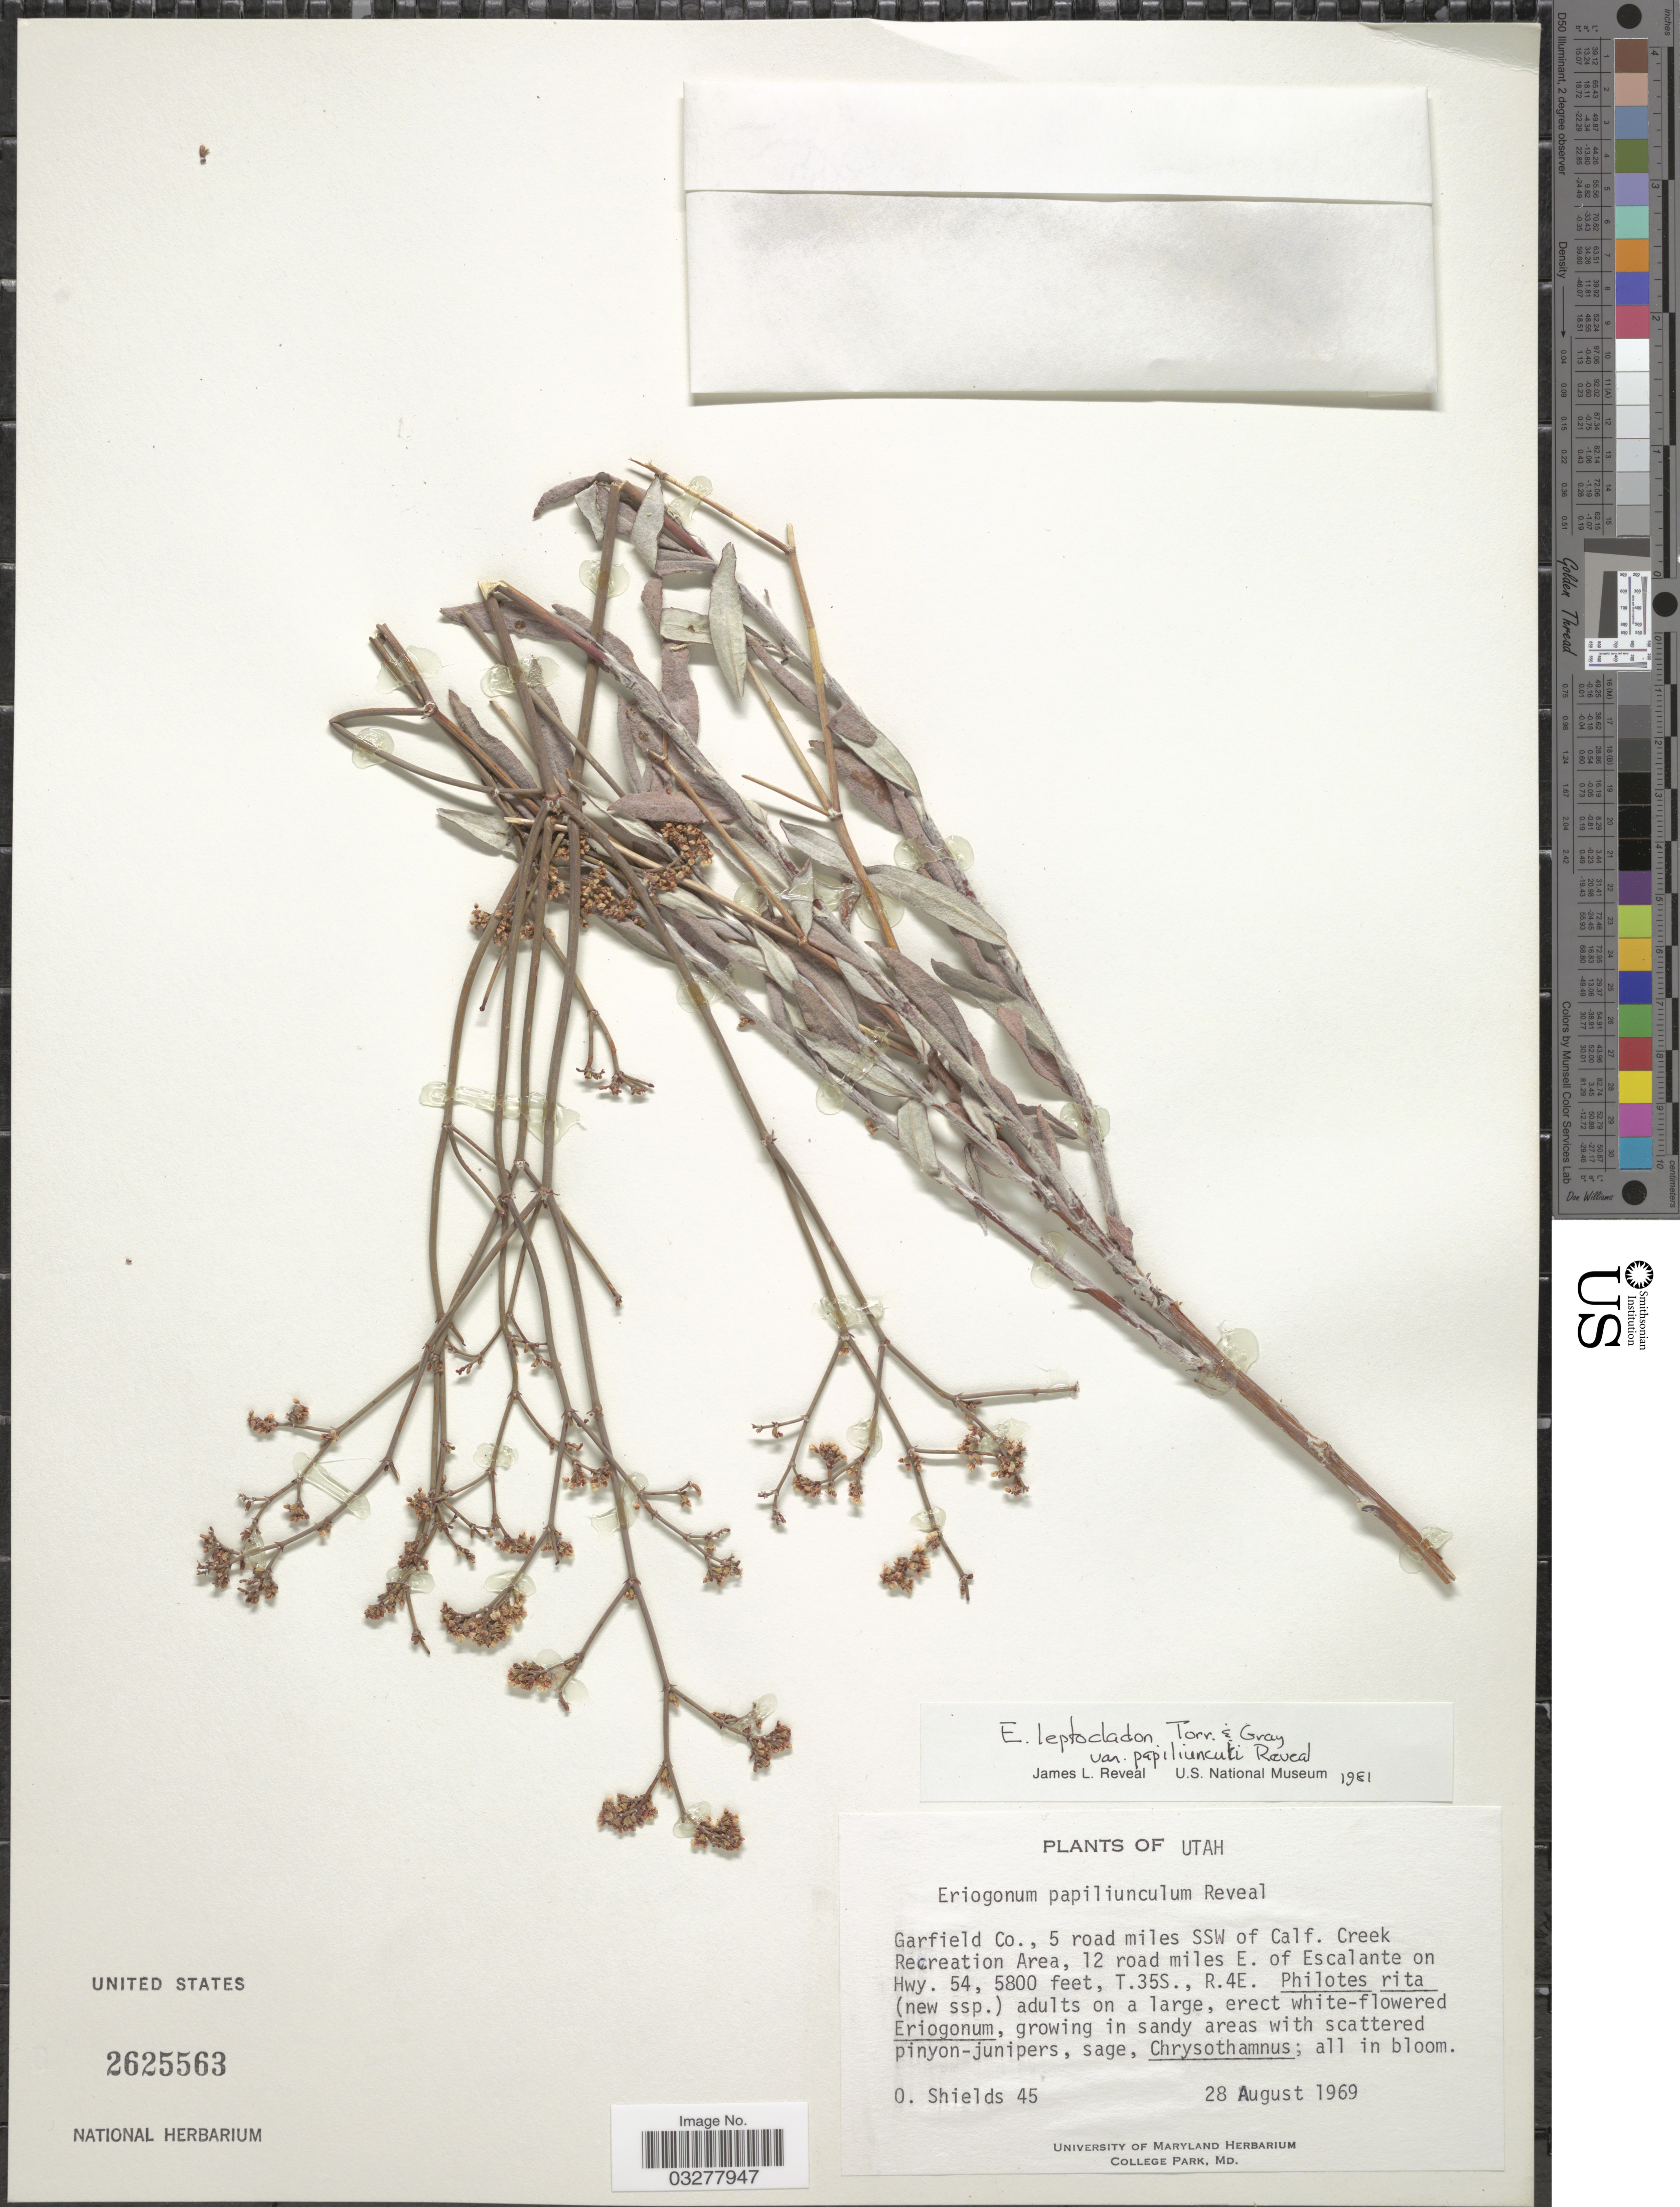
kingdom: Plantae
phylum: Tracheophyta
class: Magnoliopsida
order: Caryophyllales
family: Polygonaceae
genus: Eriogonum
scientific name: Eriogonum leptocladon var. papiliunculi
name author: Reveal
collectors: O. Shields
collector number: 45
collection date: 1969-08-28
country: United States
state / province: Utah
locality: Garfield Co., 5 miles SSW of Calf. Creek Recreation Area, 12 road miles E. of Escalante on Hwy. 54, T.35S., R.4E.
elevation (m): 1768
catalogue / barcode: US 2625563